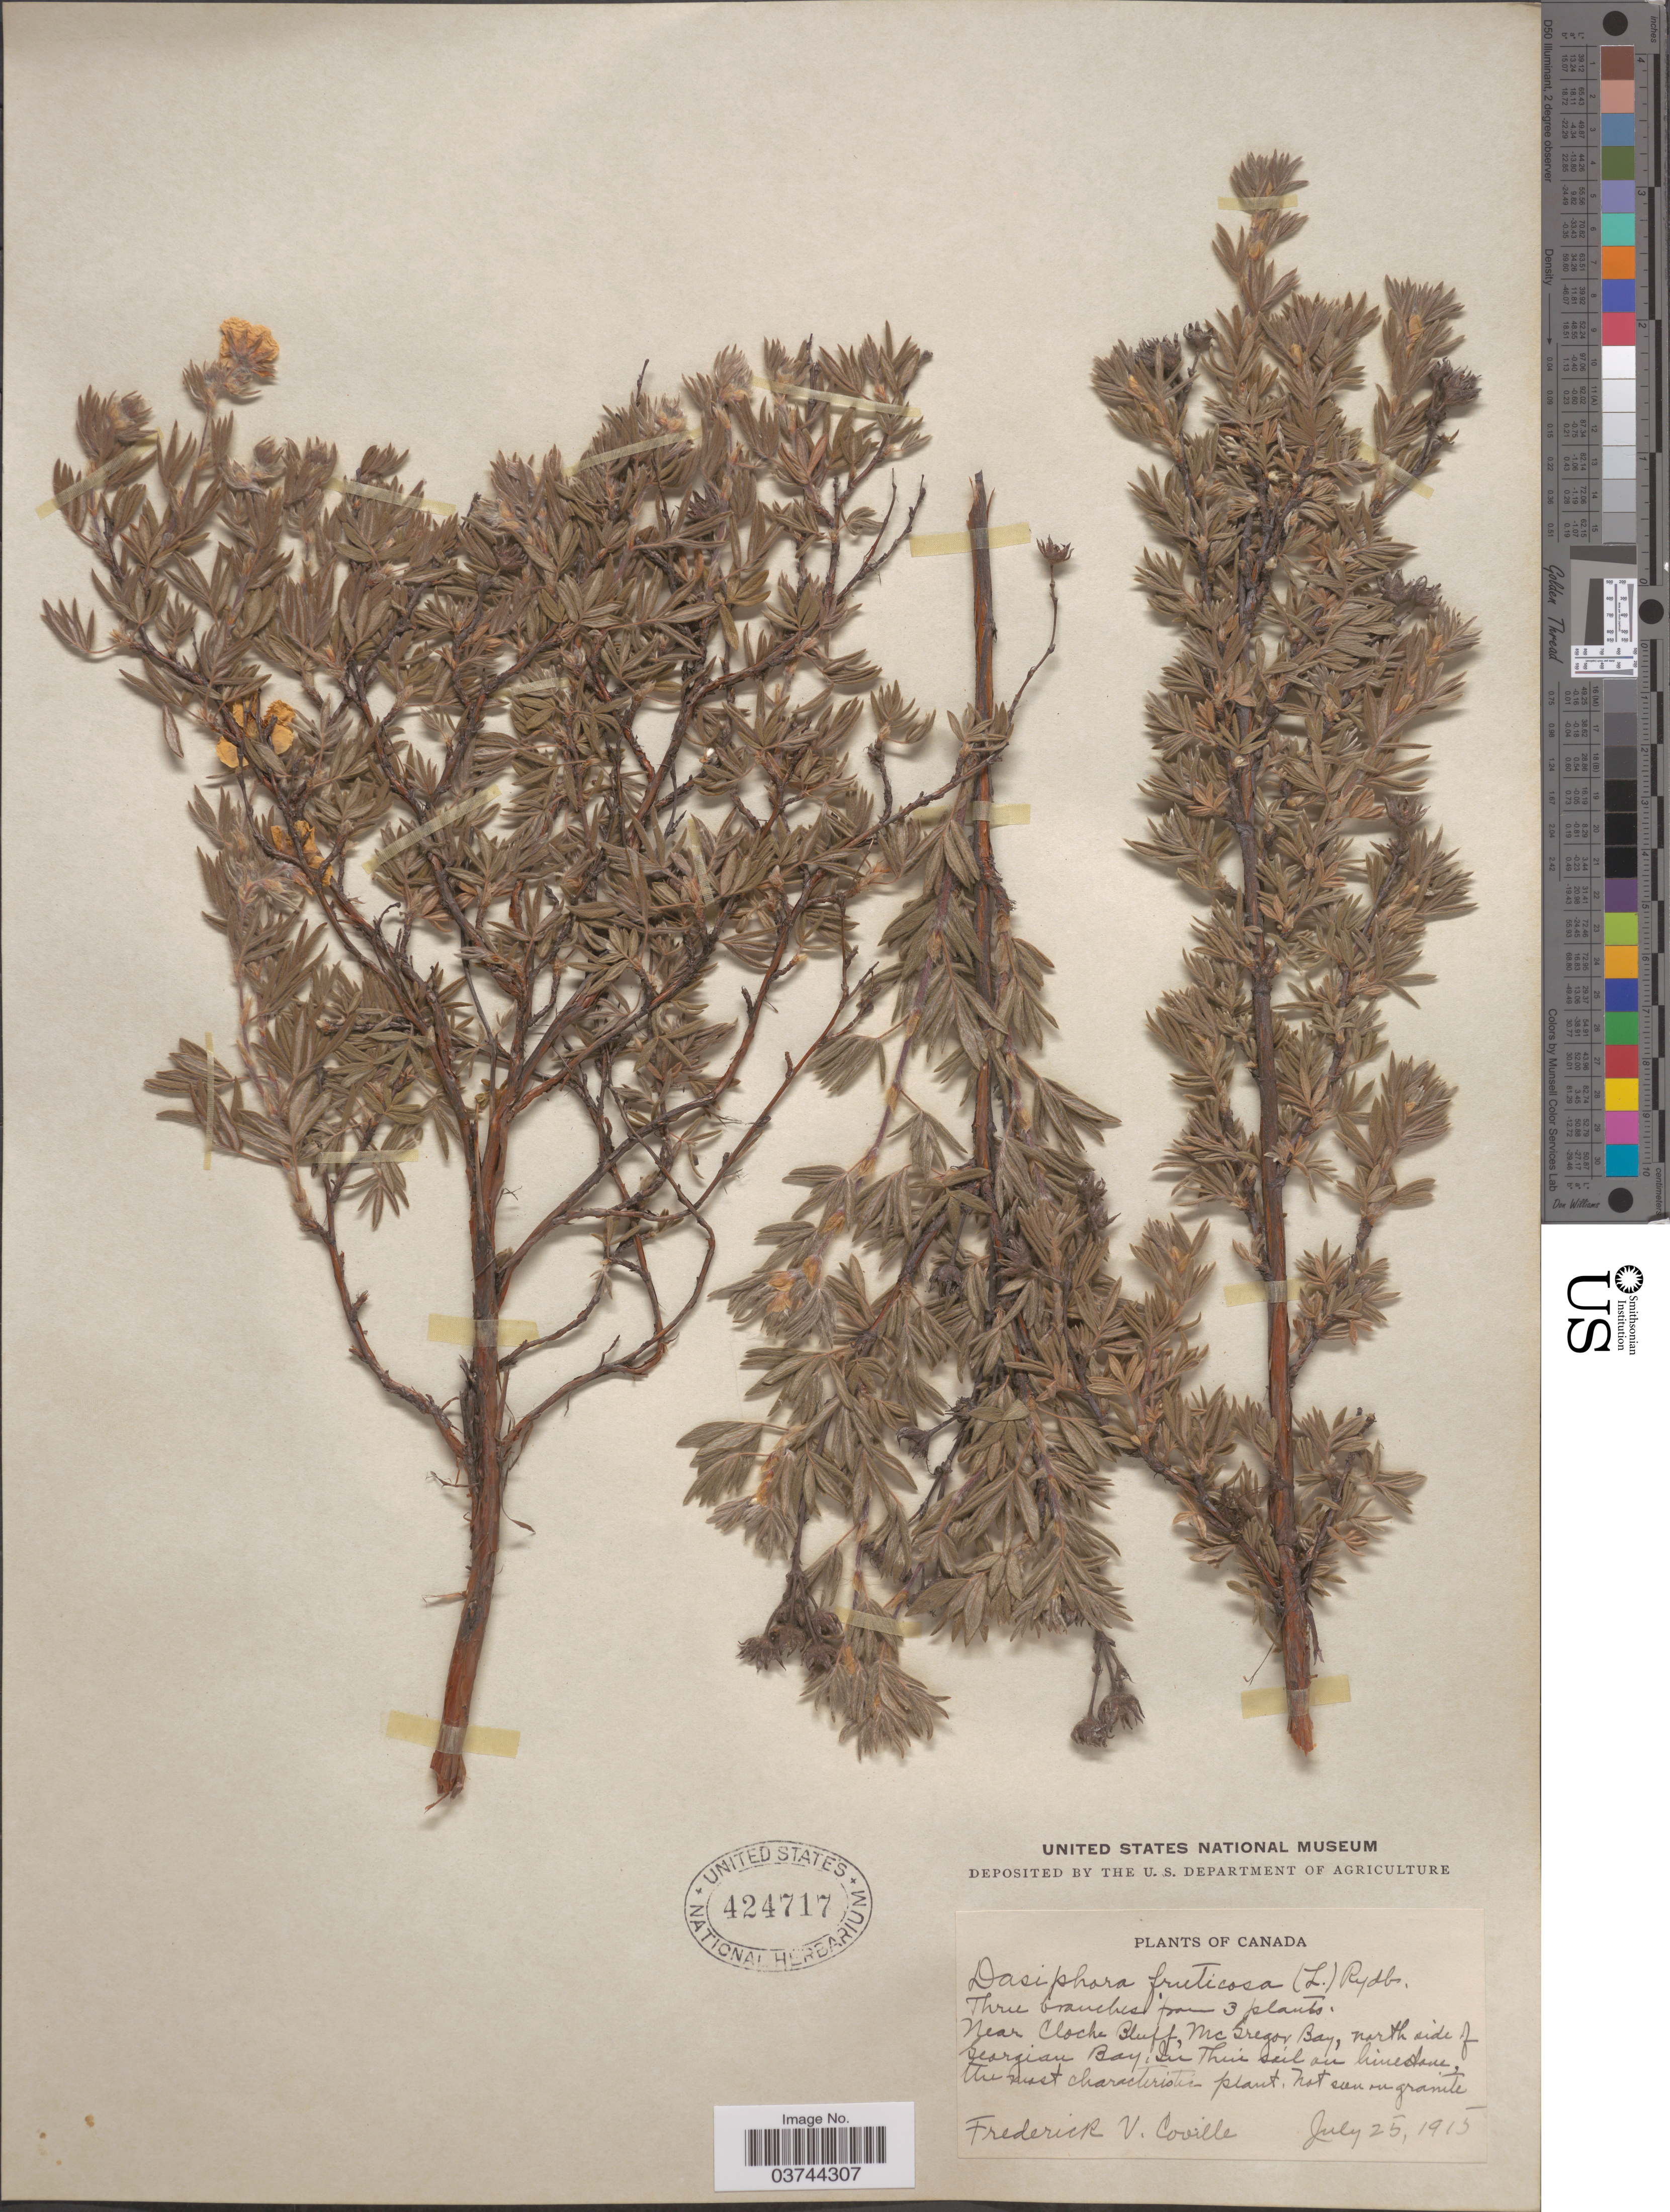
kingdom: Plantae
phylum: Tracheophyta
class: Magnoliopsida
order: Rosales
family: Rosaceae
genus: Dasiphora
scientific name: Dasiphora fruticosa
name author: (L.) Rydb.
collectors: F. V. Coville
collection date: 1915-07-25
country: Canada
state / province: Ontario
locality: Near Cloche Bluff, McGregor Bay, north side of Georgian Bay.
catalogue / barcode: US 424717